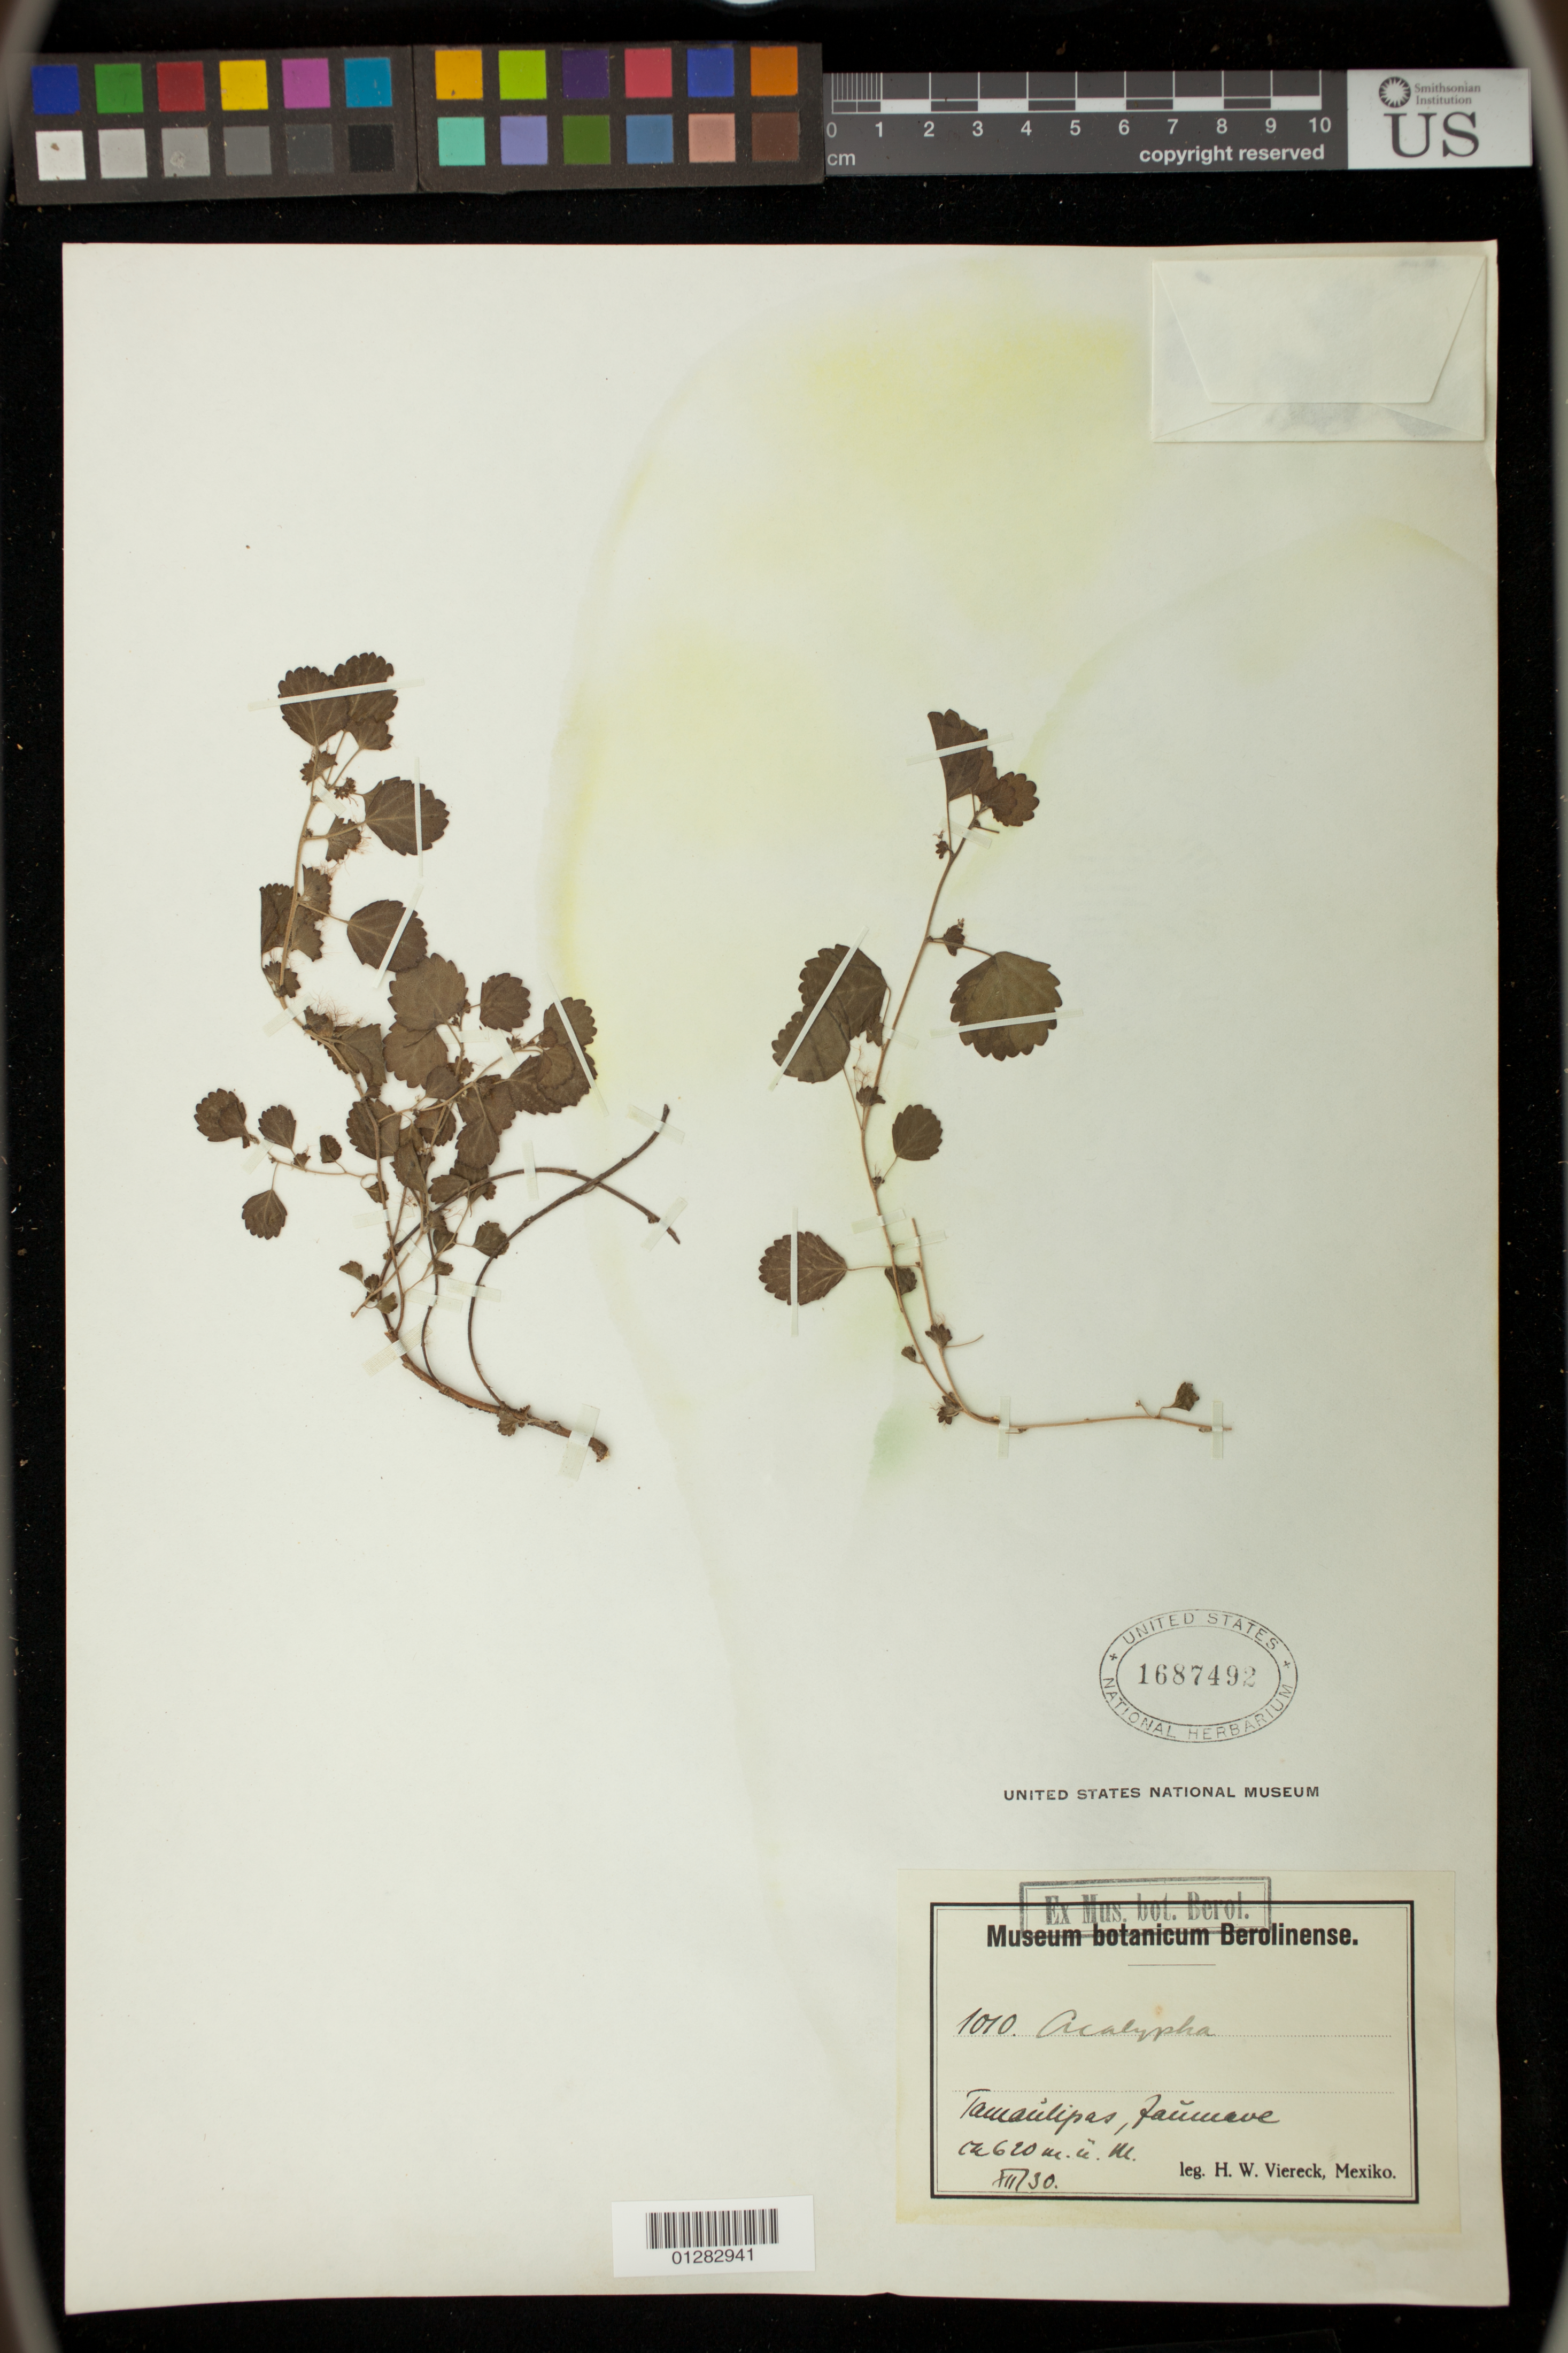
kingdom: Plantae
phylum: Tracheophyta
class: Magnoliopsida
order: Malpighiales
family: Euphorbiaceae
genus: Acalypha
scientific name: Acalypha sp.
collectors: H. W. Viereck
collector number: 1070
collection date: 1930-12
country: Mexico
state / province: Tamaulipas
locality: Juamave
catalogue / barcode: US 1687492